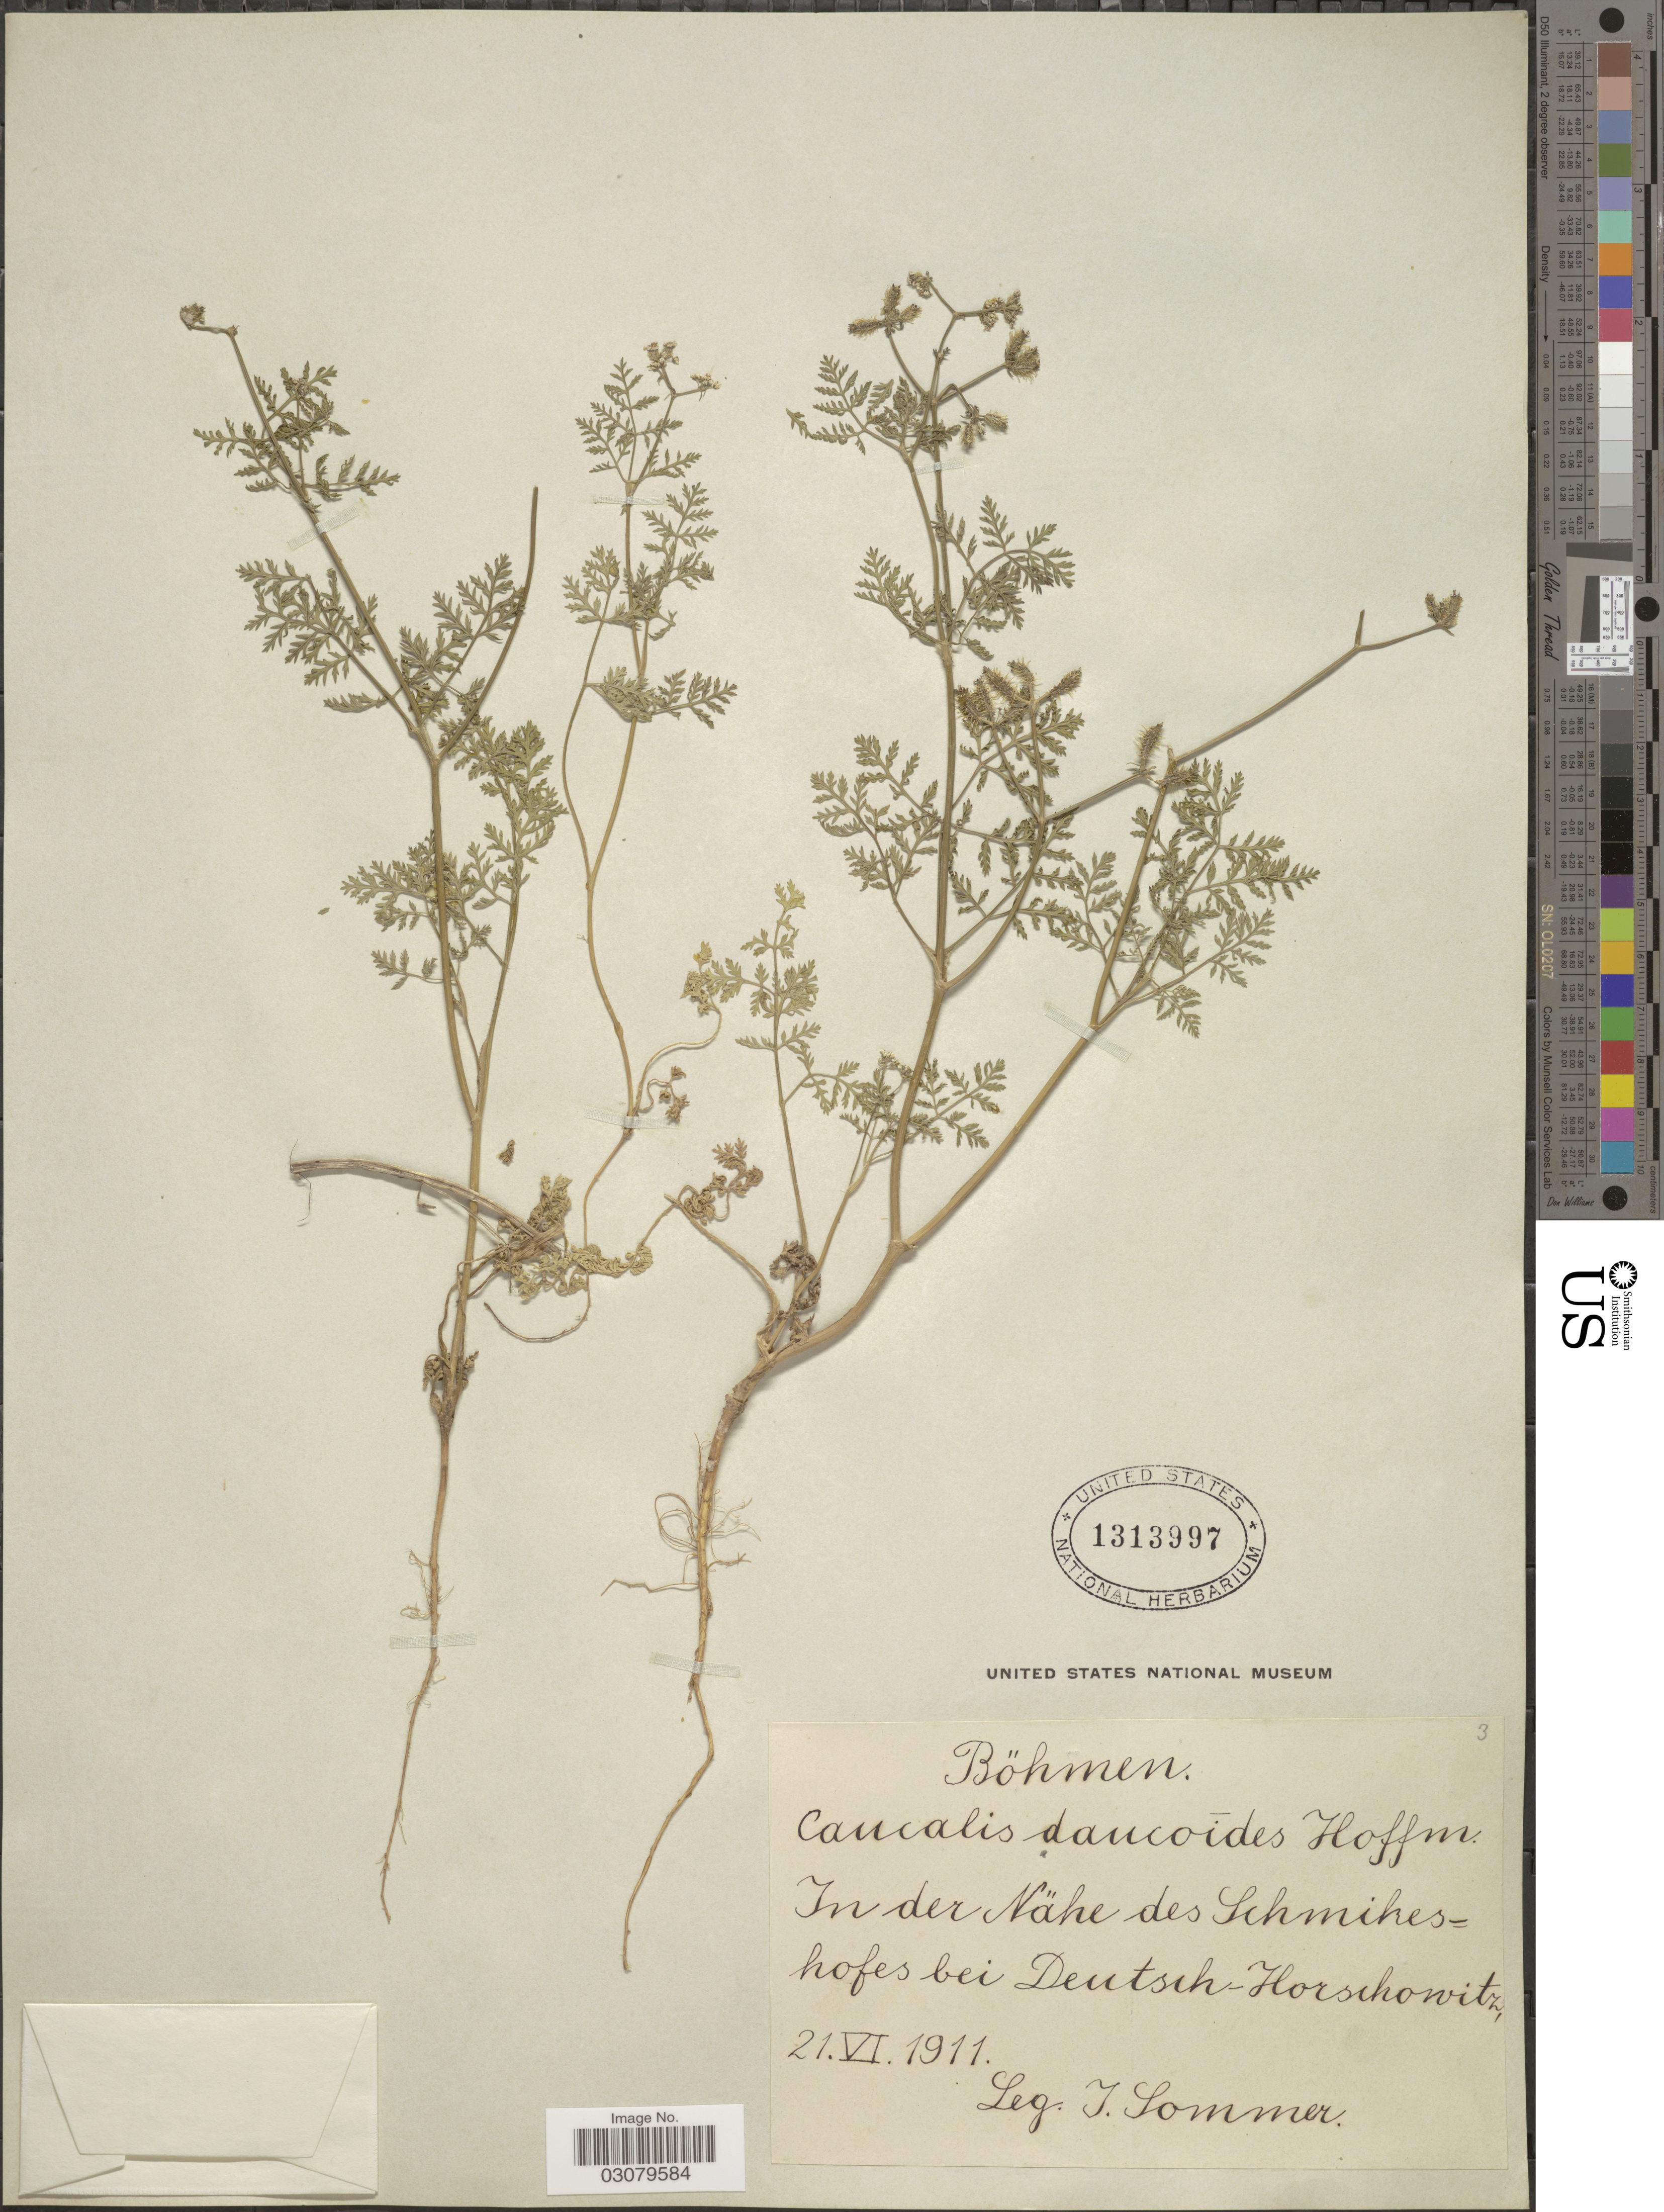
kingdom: Plantae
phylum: Tracheophyta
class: Magnoliopsida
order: Apiales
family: Apiaceae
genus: Caucalis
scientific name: Caucalis daucoides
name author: L.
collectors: I. Sommer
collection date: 1911-06-21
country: Czechia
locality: In der Nähe des Schmikes = hofes bei Deutsch-Horschowitz.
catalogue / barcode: US 1313997